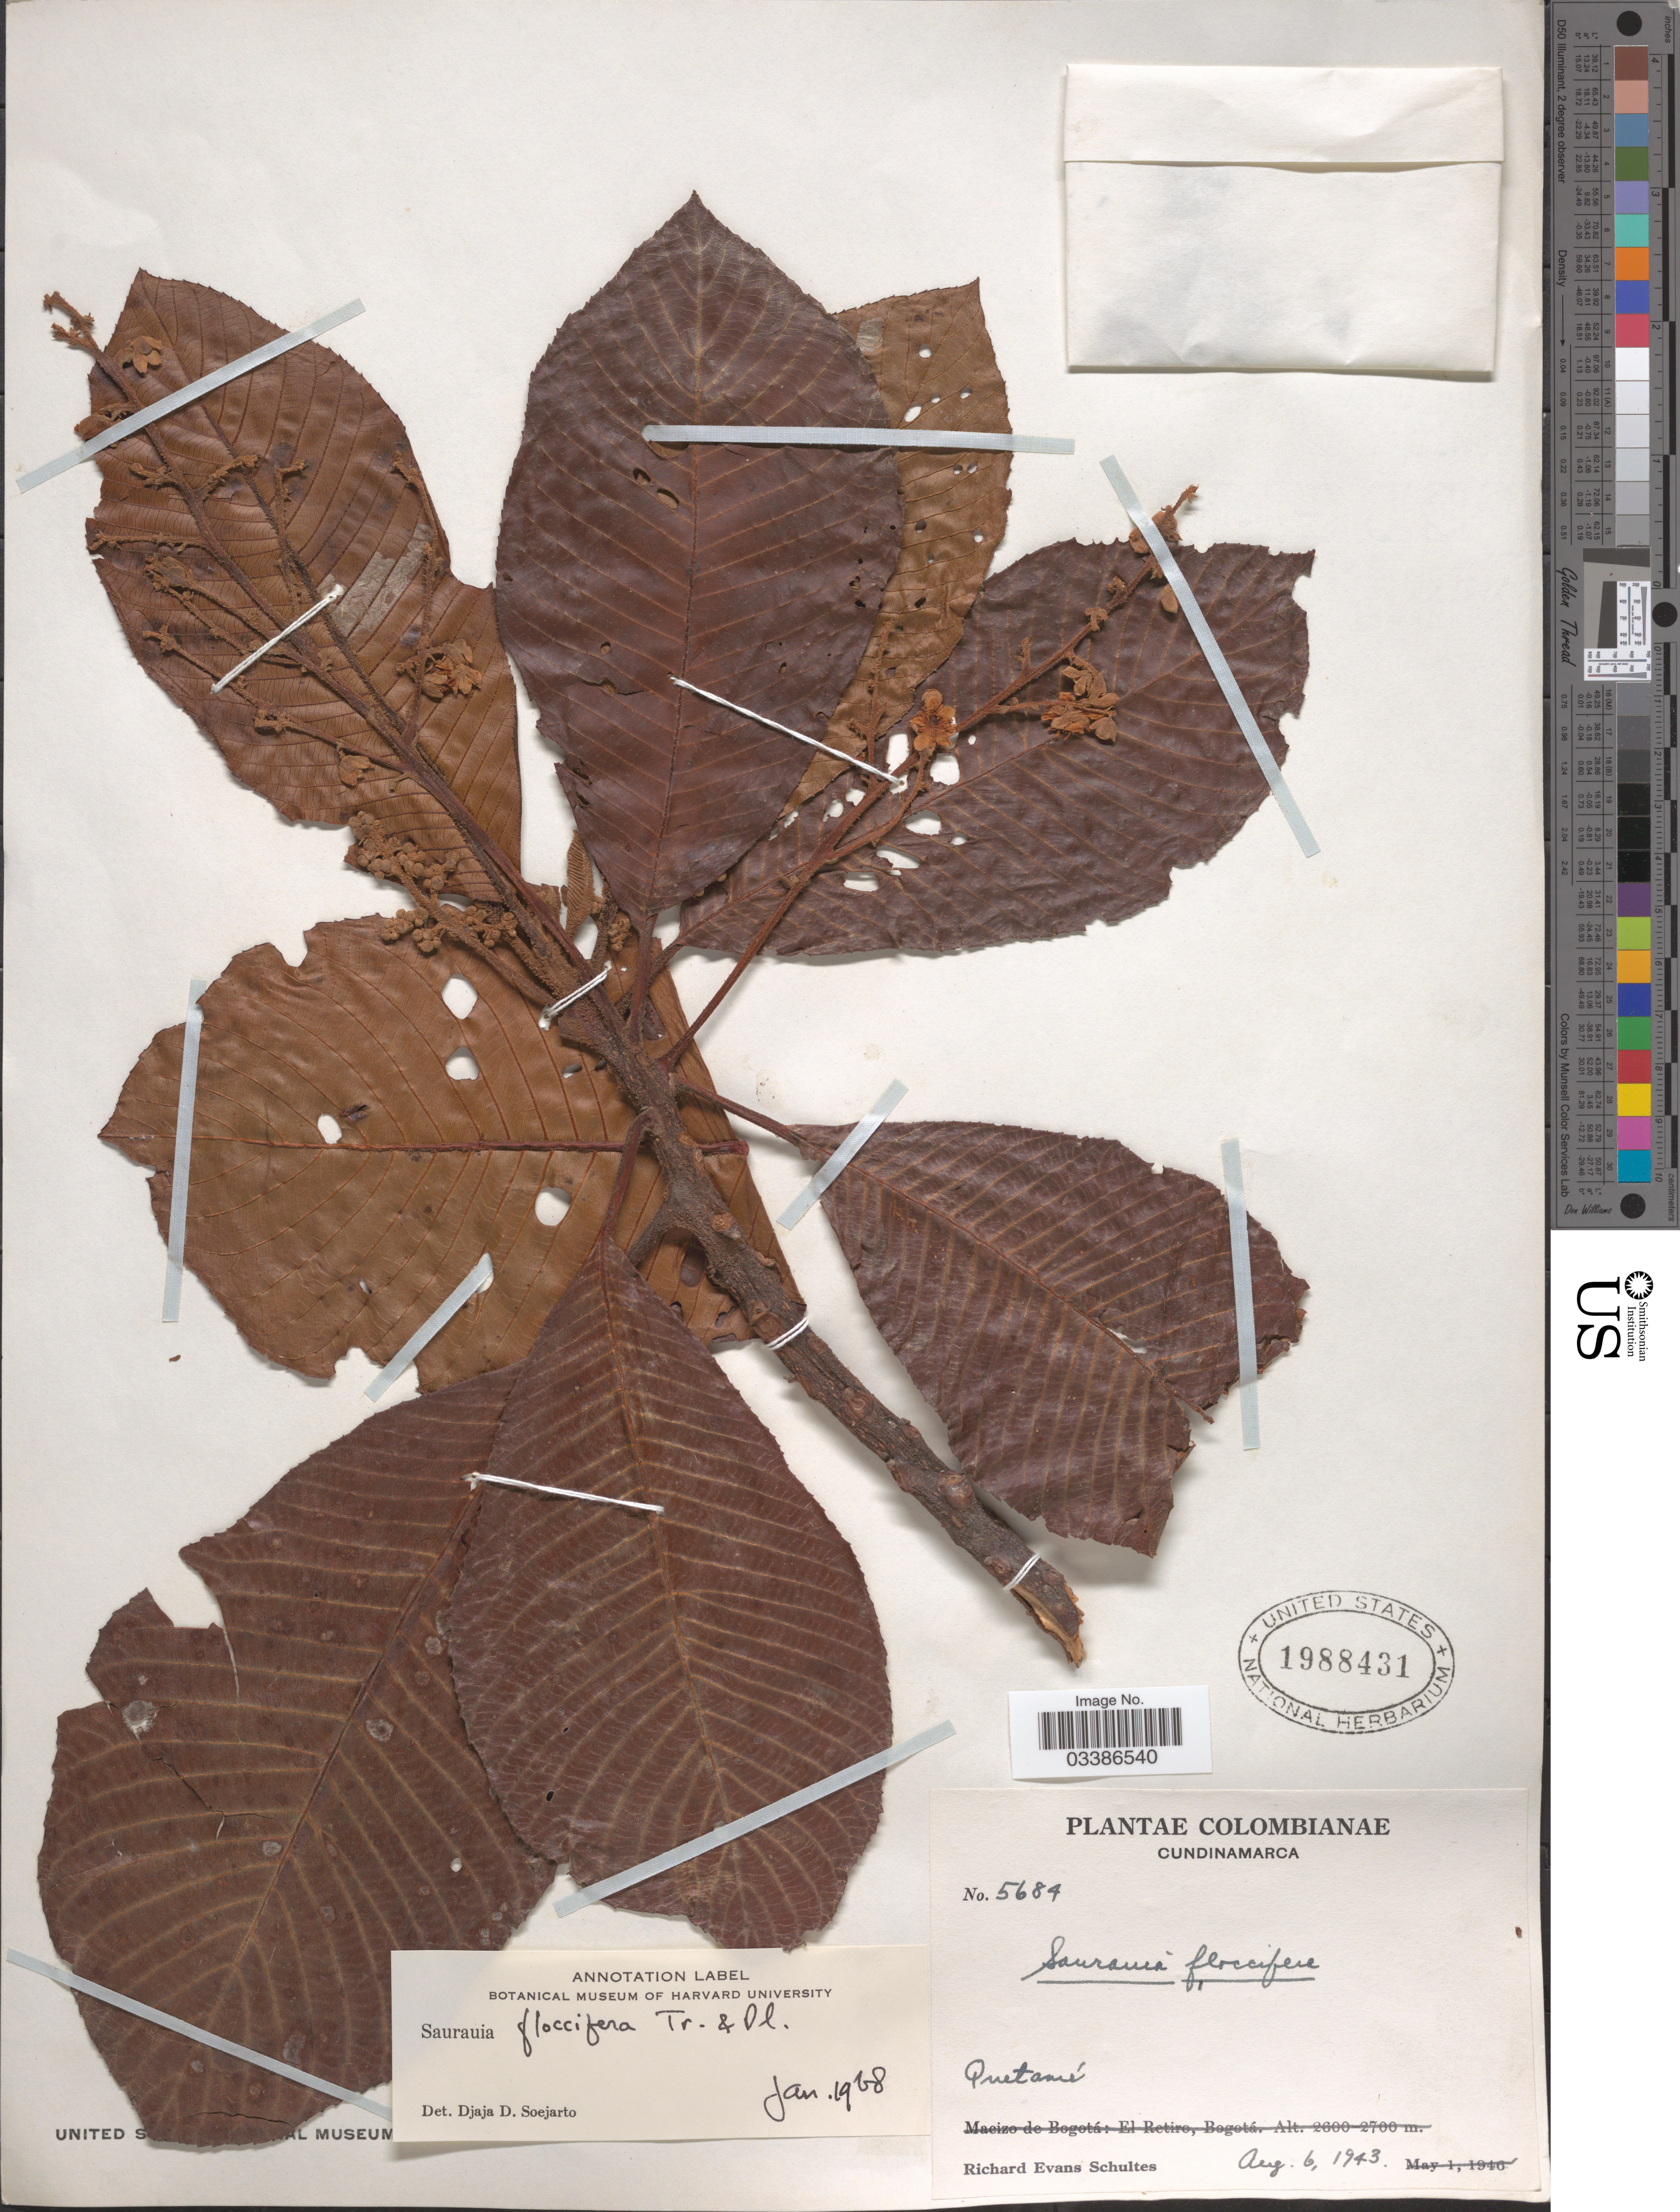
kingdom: Plantae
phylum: Tracheophyta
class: Magnoliopsida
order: Ericales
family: Actinidiaceae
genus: Saurauia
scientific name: Saurauia floccifera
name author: Triana & Planch.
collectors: R. E. Schultes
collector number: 5684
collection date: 1943-08-06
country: Colombia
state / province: Cundinamarca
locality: Quetamé.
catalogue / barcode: US 1988431